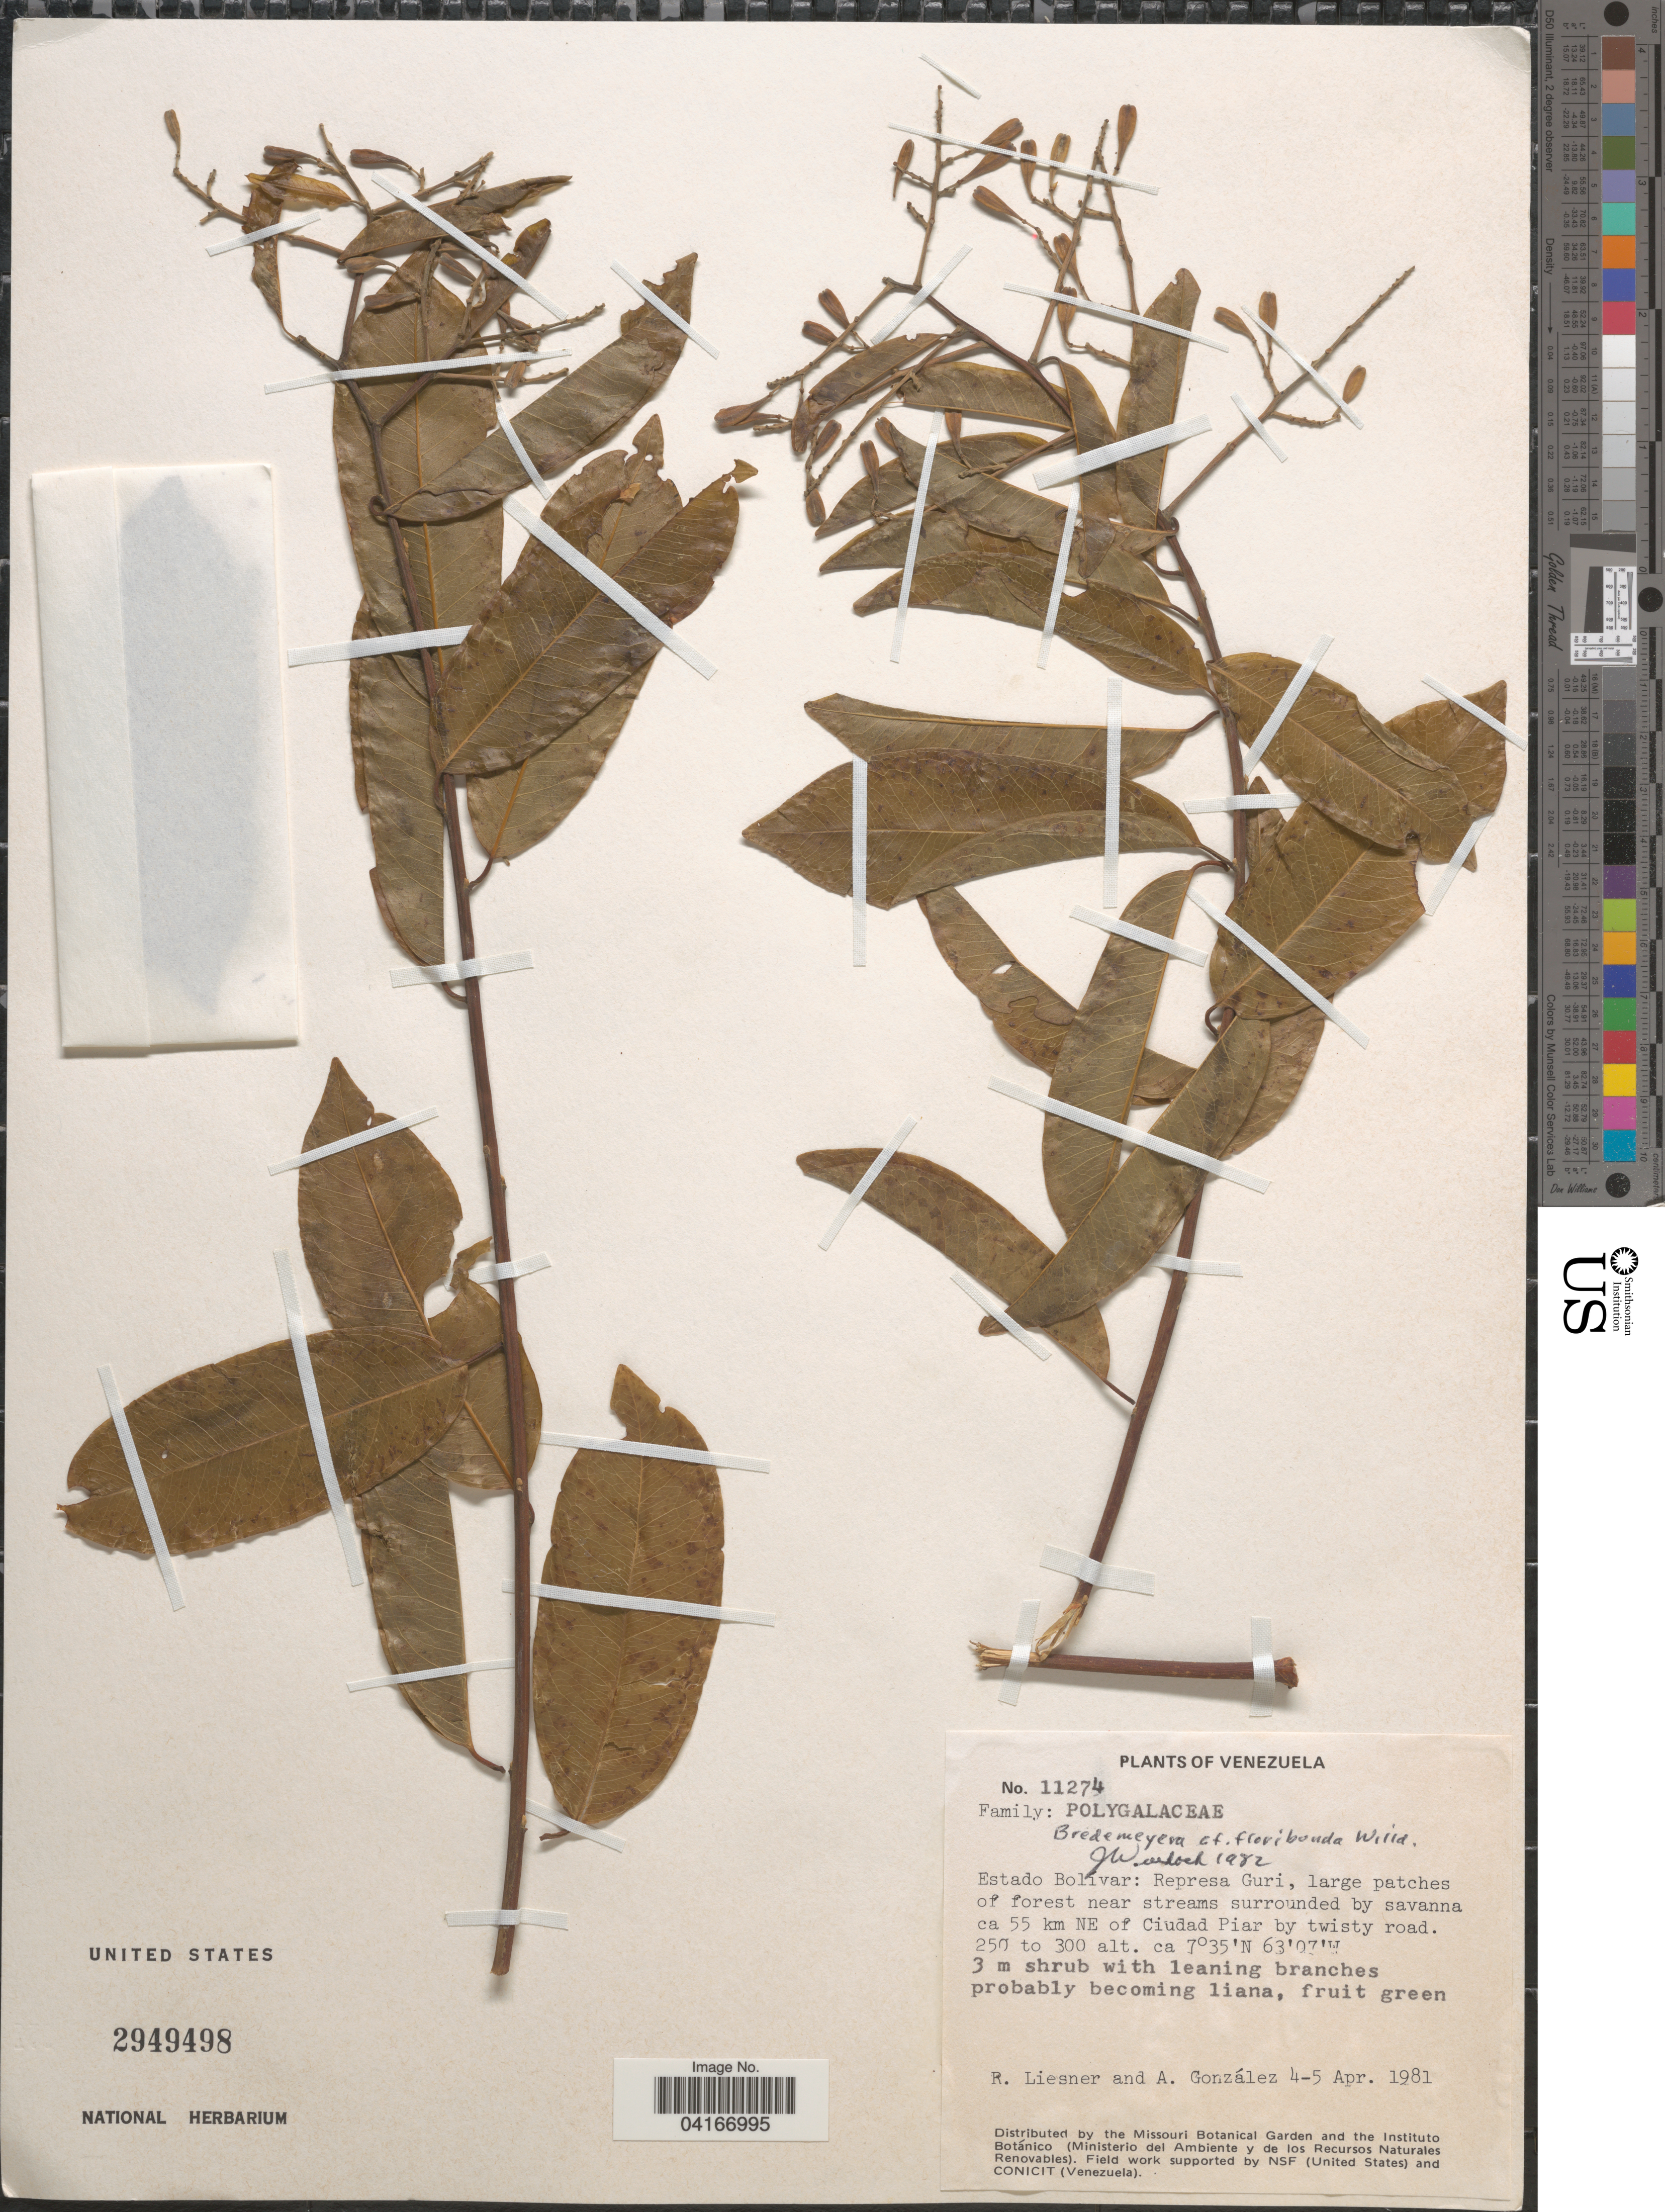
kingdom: Plantae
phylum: Tracheophyta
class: Magnoliopsida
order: Fabales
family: Polygalaceae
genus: Bredemeyera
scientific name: Bredemeyera floribunda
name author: Willd.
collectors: R. L. Liesner & A. C. González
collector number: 11274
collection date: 1981-04-04/1981-04-05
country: Venezuela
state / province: Bolivar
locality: Represa Guri. ca. 55 km NE of Ciudad Piar by twisty road.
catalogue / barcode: US 2949498